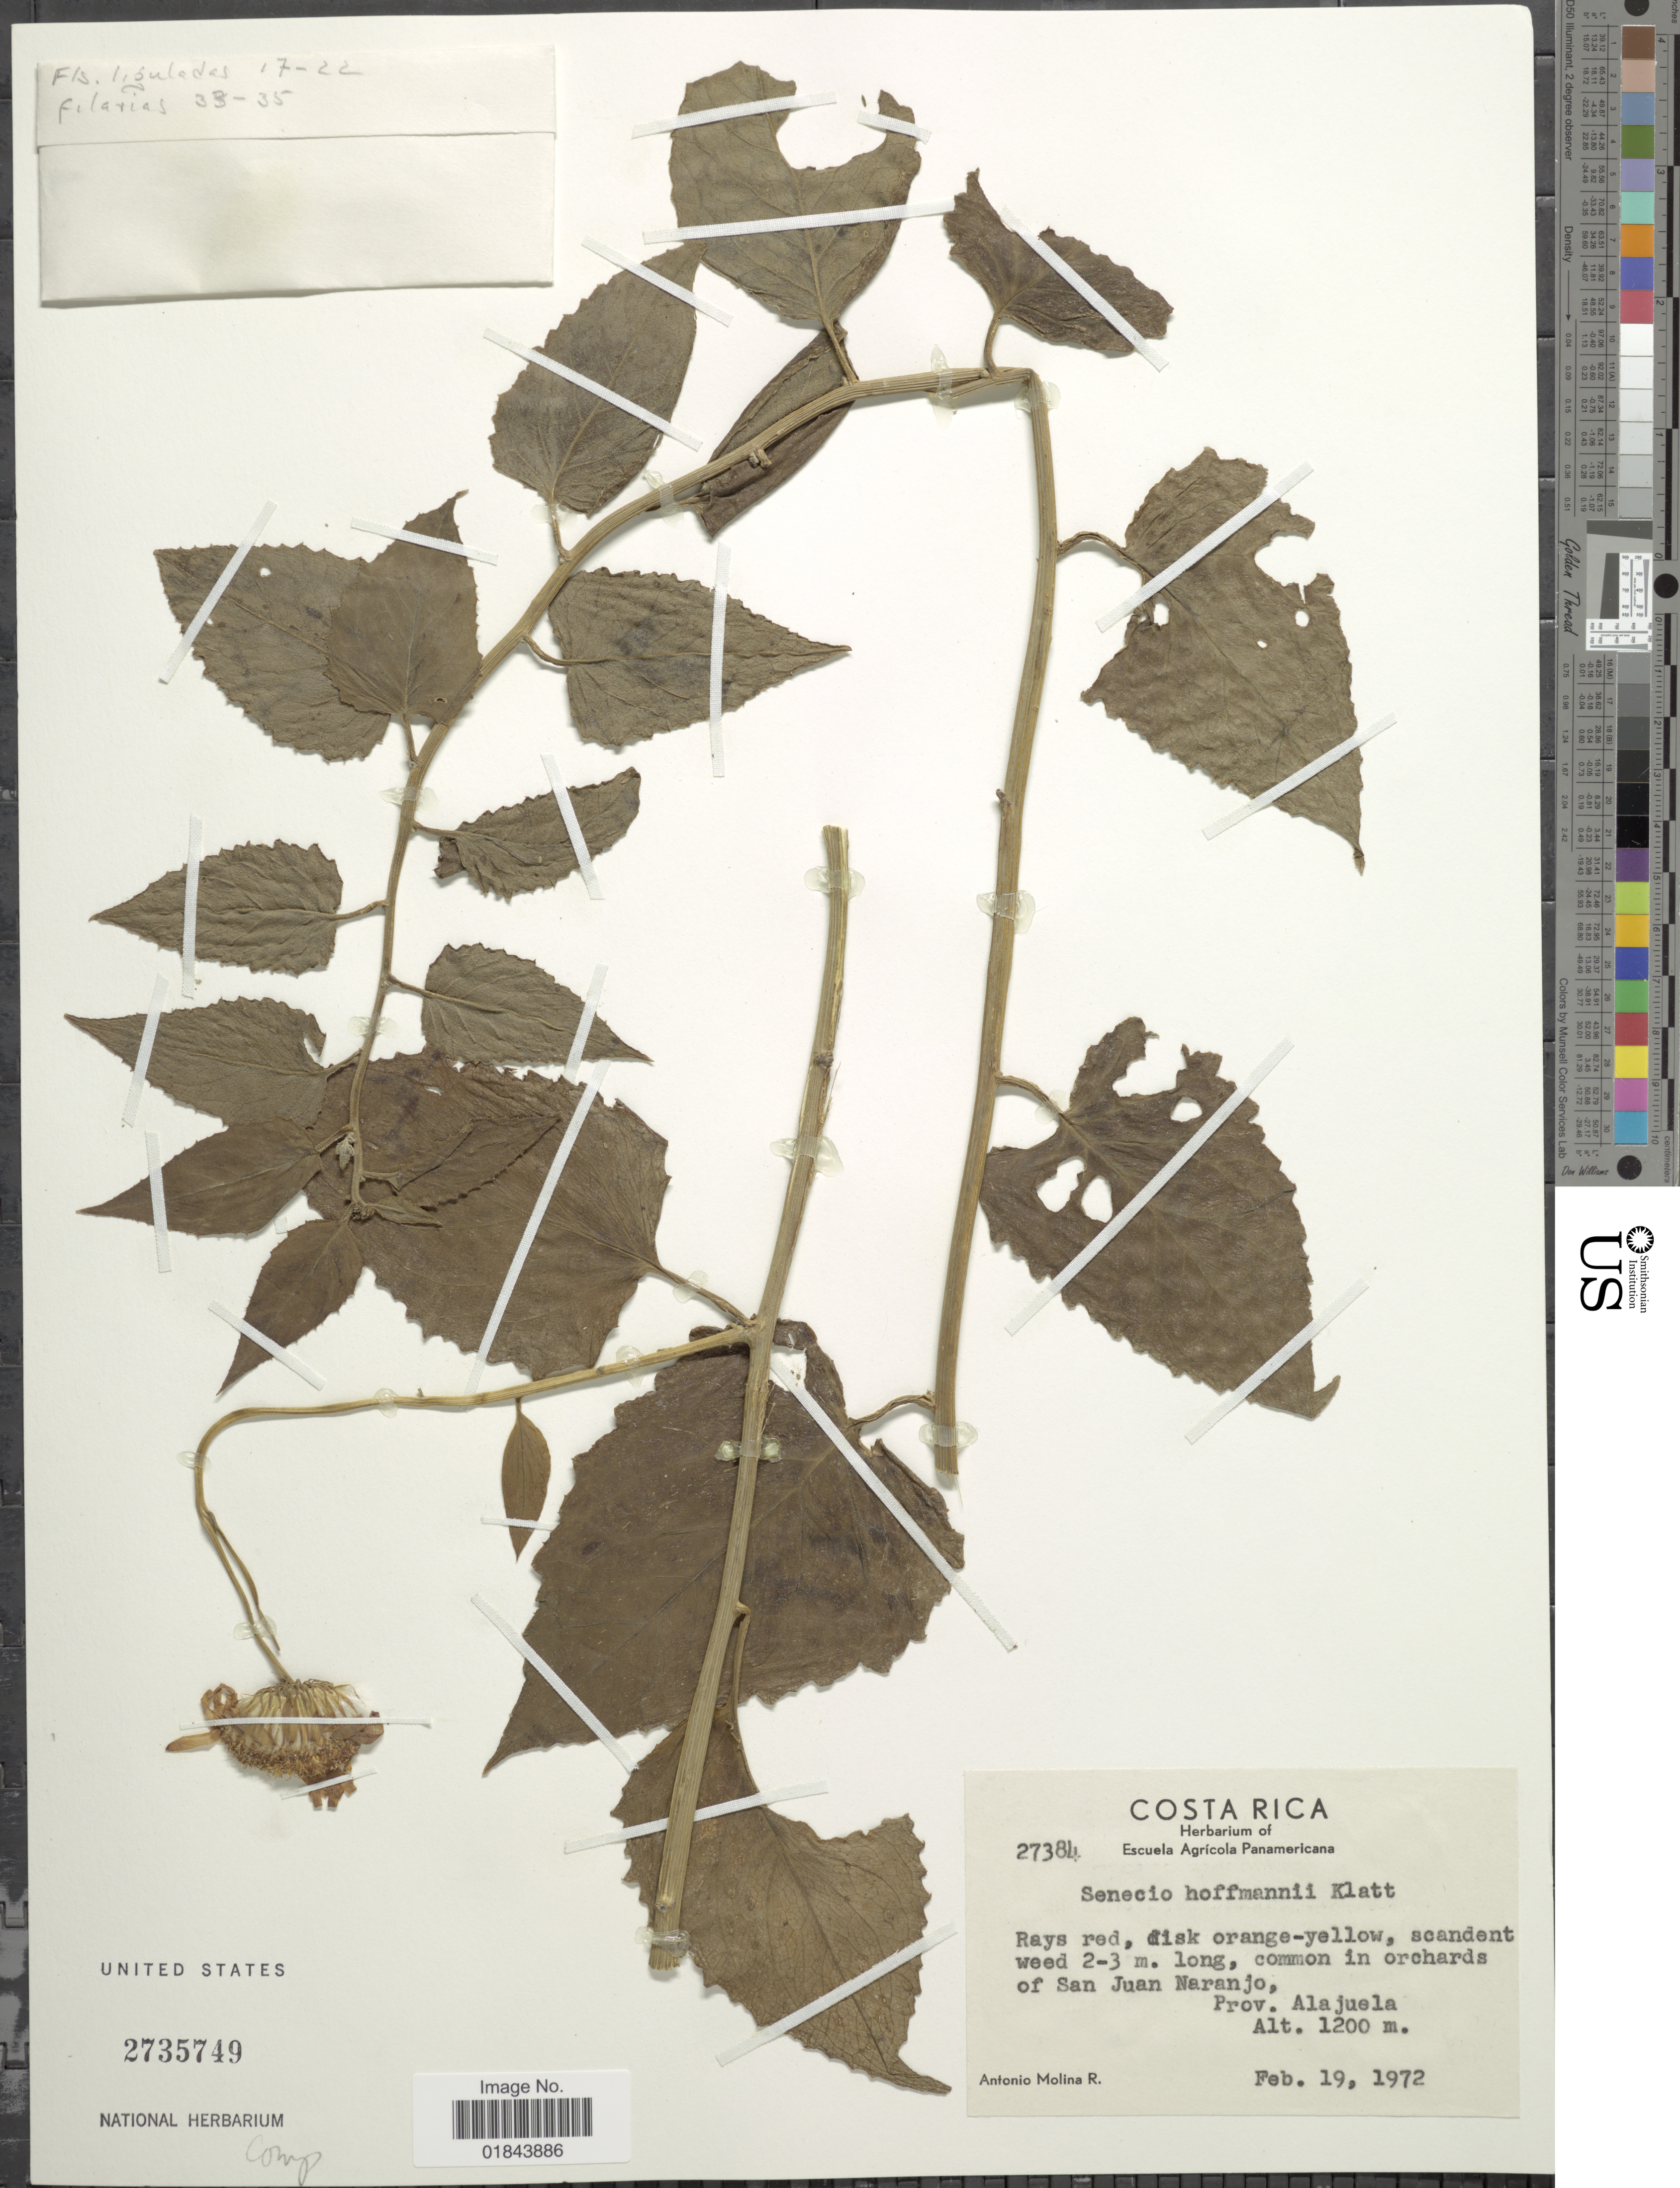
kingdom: Plantae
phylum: Tracheophyta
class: Magnoliopsida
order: Asterales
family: Asteraceae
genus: Pseudogynoxys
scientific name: Pseudogynoxys cummingii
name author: (Benth.) H. Rob. & Cuatrec.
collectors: A. Molina R.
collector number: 27384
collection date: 1972-02-19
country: Costa Rica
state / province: Alajuela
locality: Common in orchards of San Juan Naranjo, Prov. Alajuela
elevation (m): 1200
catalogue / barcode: US 2735749